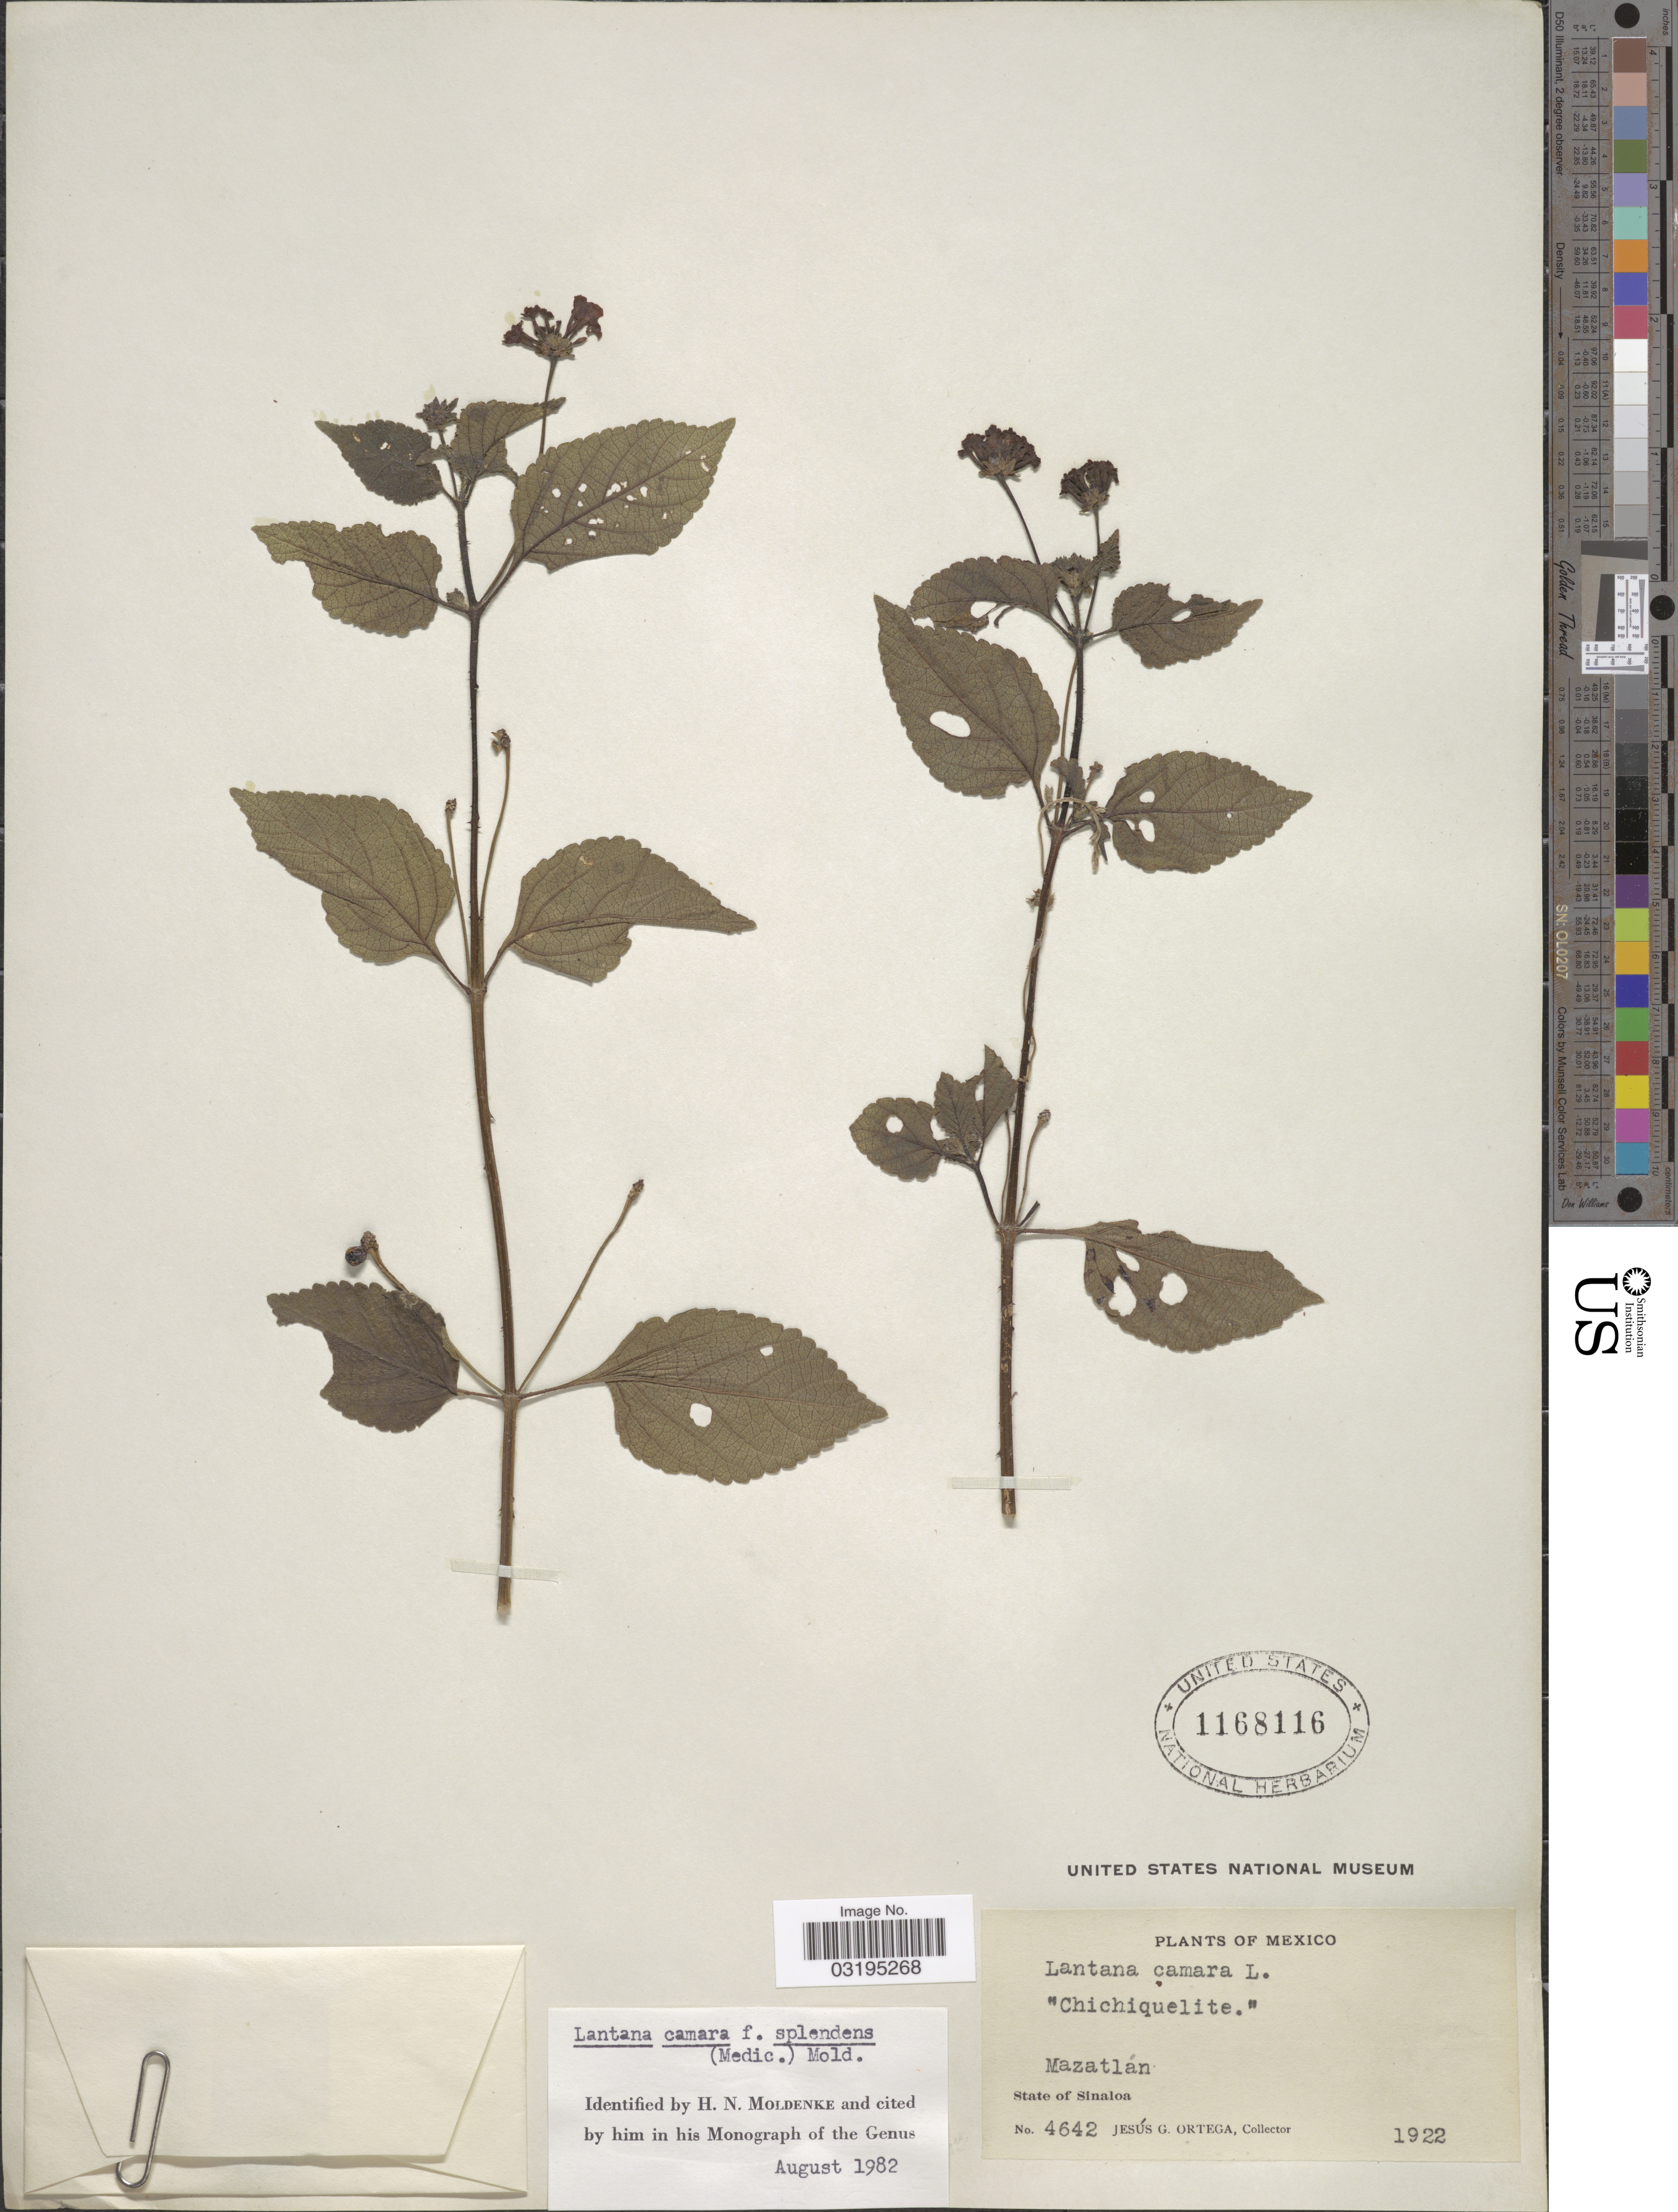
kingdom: Plantae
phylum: Tracheophyta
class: Magnoliopsida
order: Lamiales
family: Verbenaceae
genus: Lantana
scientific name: Lantana camara f. splendens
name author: (Medik.) Moldenke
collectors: J. Ortega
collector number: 4642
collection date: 1922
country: Mexico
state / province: Sinaloa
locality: Mazatlan.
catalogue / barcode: US 1168116